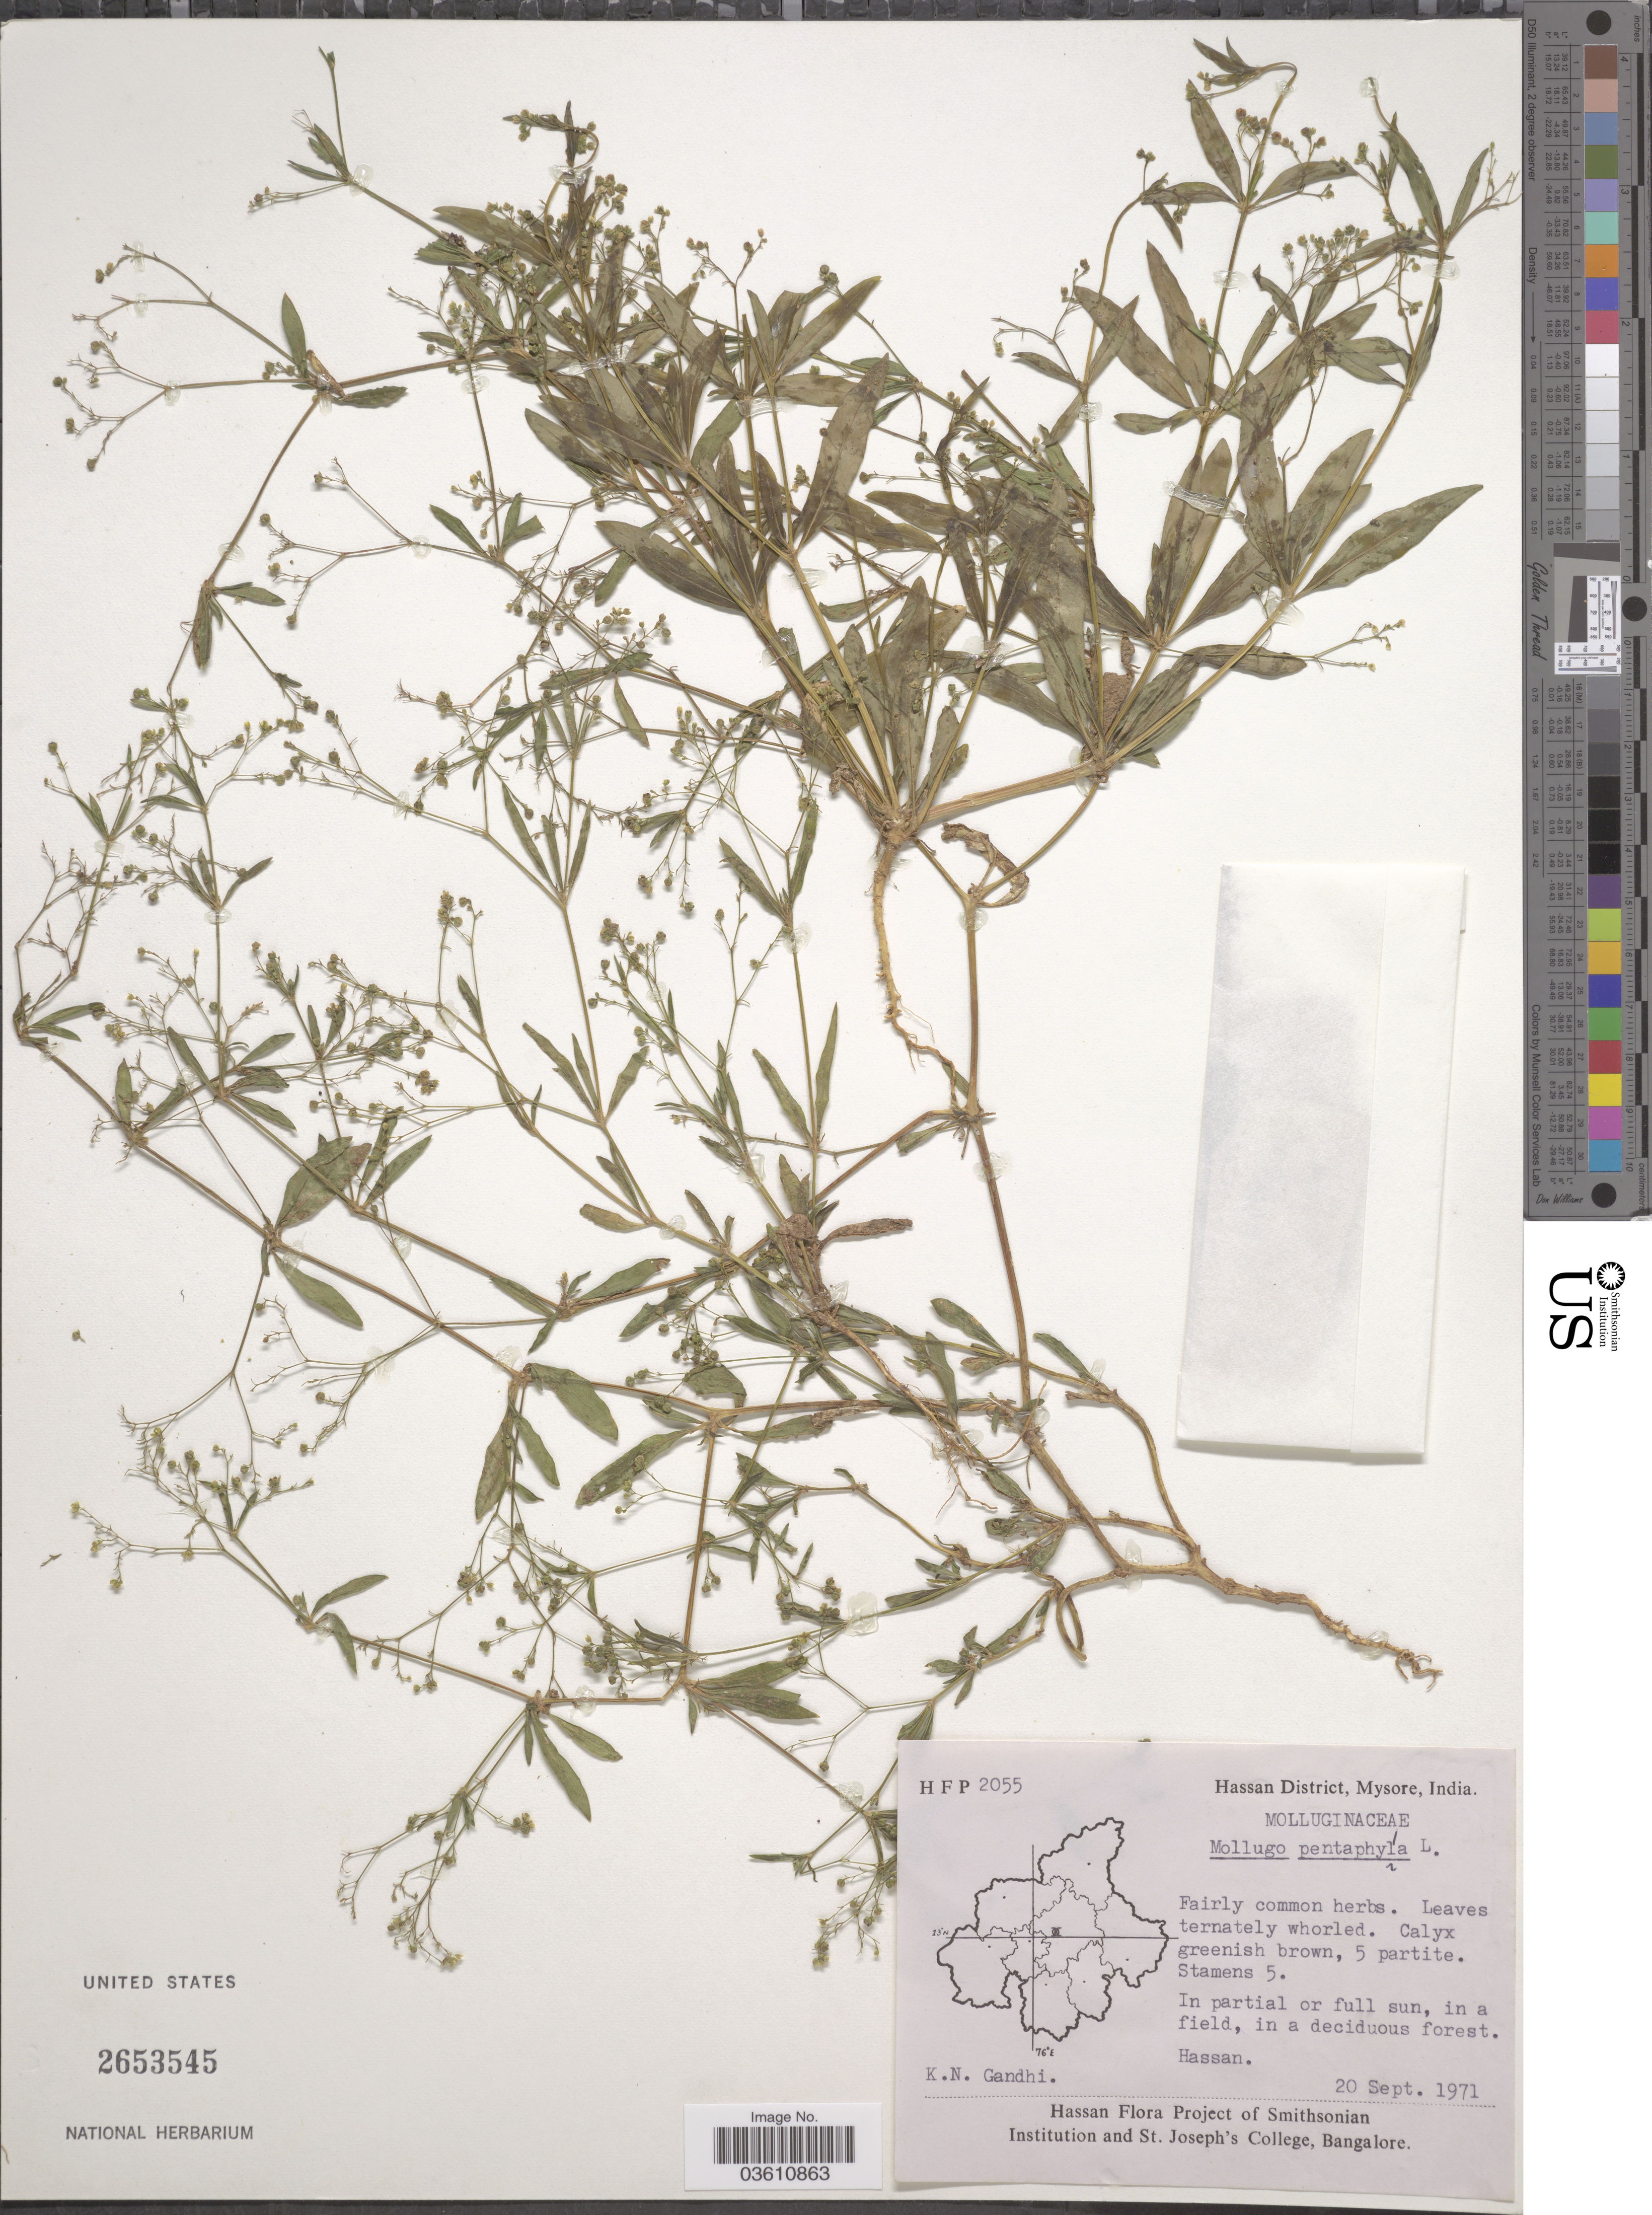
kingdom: Plantae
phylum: Tracheophyta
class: Magnoliopsida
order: Caryophyllales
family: Molluginaceae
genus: Trigastrotheca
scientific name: Trigastrotheca pentaphylla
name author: (L.) Thulin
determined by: Strong, Mark T., (BOT), Smithsonian Institution - National Museum of Natural History (UNITED STATES)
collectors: K. N. Gandhi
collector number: HFP 2055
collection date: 1971-09-20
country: India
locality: Hassan District, Mysore. Hassan.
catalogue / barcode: US 2653545